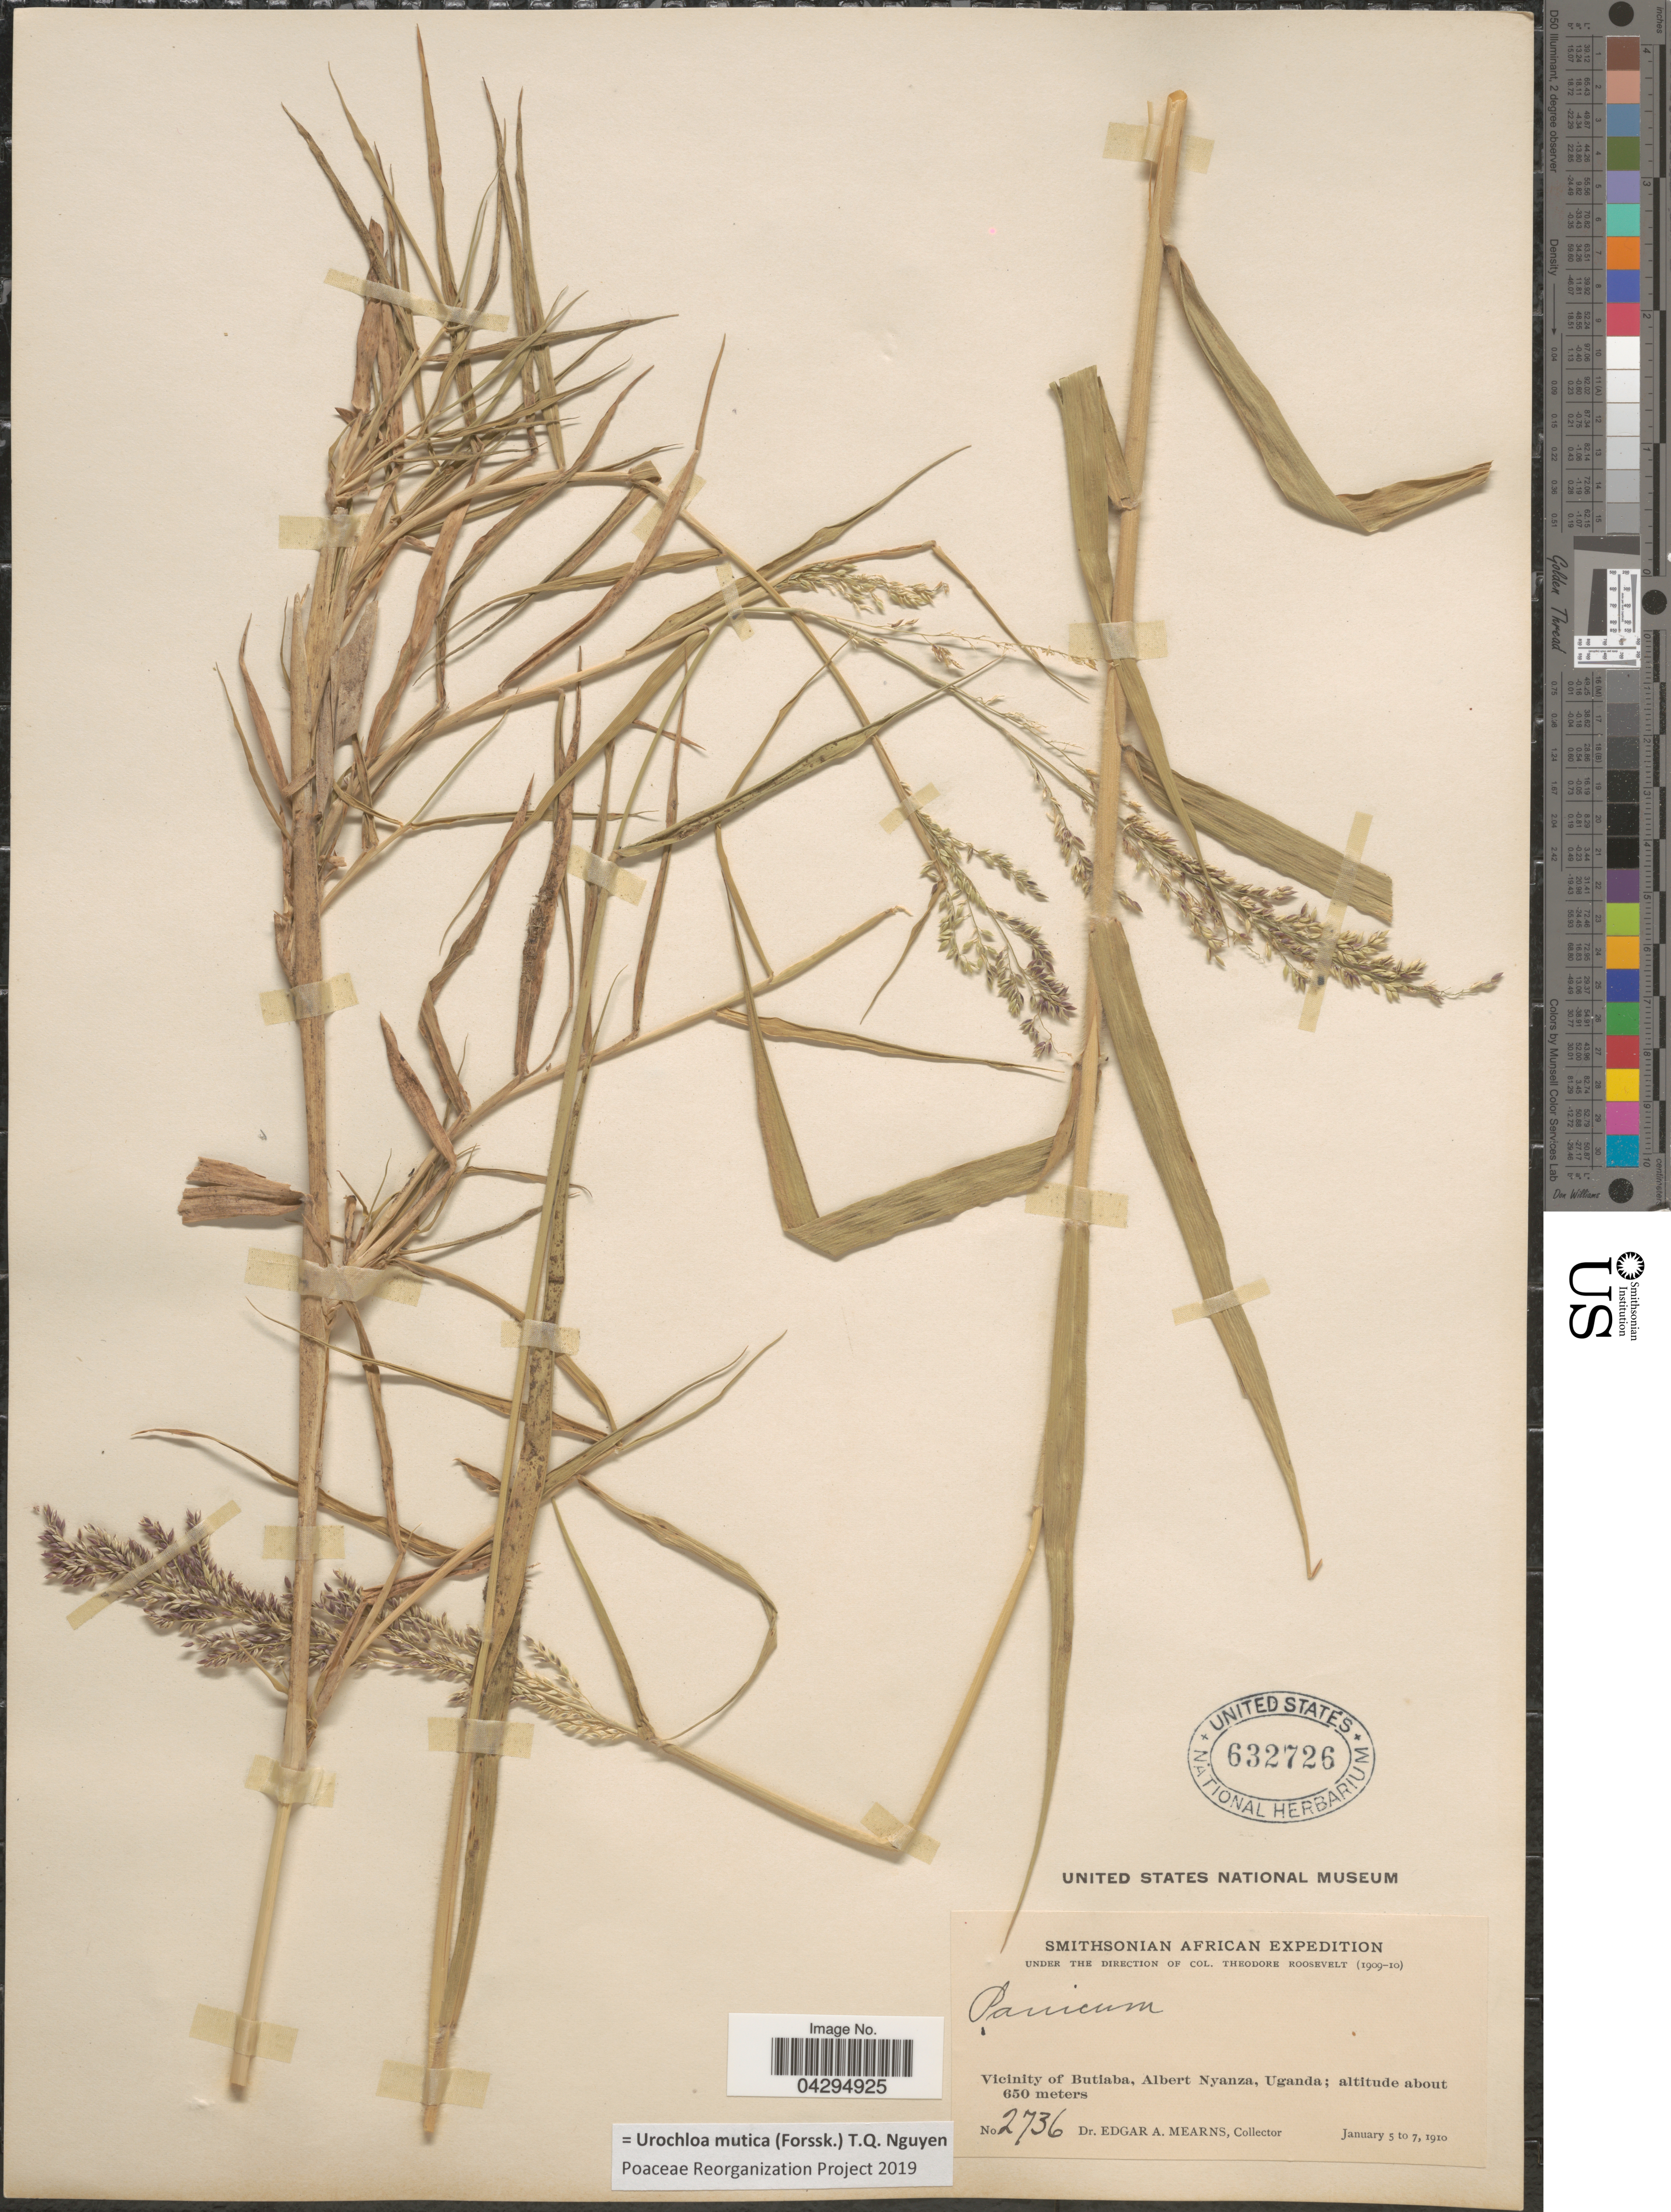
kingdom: Plantae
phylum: Tracheophyta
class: Liliopsida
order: Poales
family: Poaceae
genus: Urochloa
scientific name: Urochloa mutica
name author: (Forssk.) T.Q. Nguyen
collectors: E. A. Mearns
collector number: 2736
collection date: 1910-01-05/1910-01-07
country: Uganda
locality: Smithsonian African Expedition. Vicinity of Butiaba, Albert Nyanza.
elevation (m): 650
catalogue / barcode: US 632726